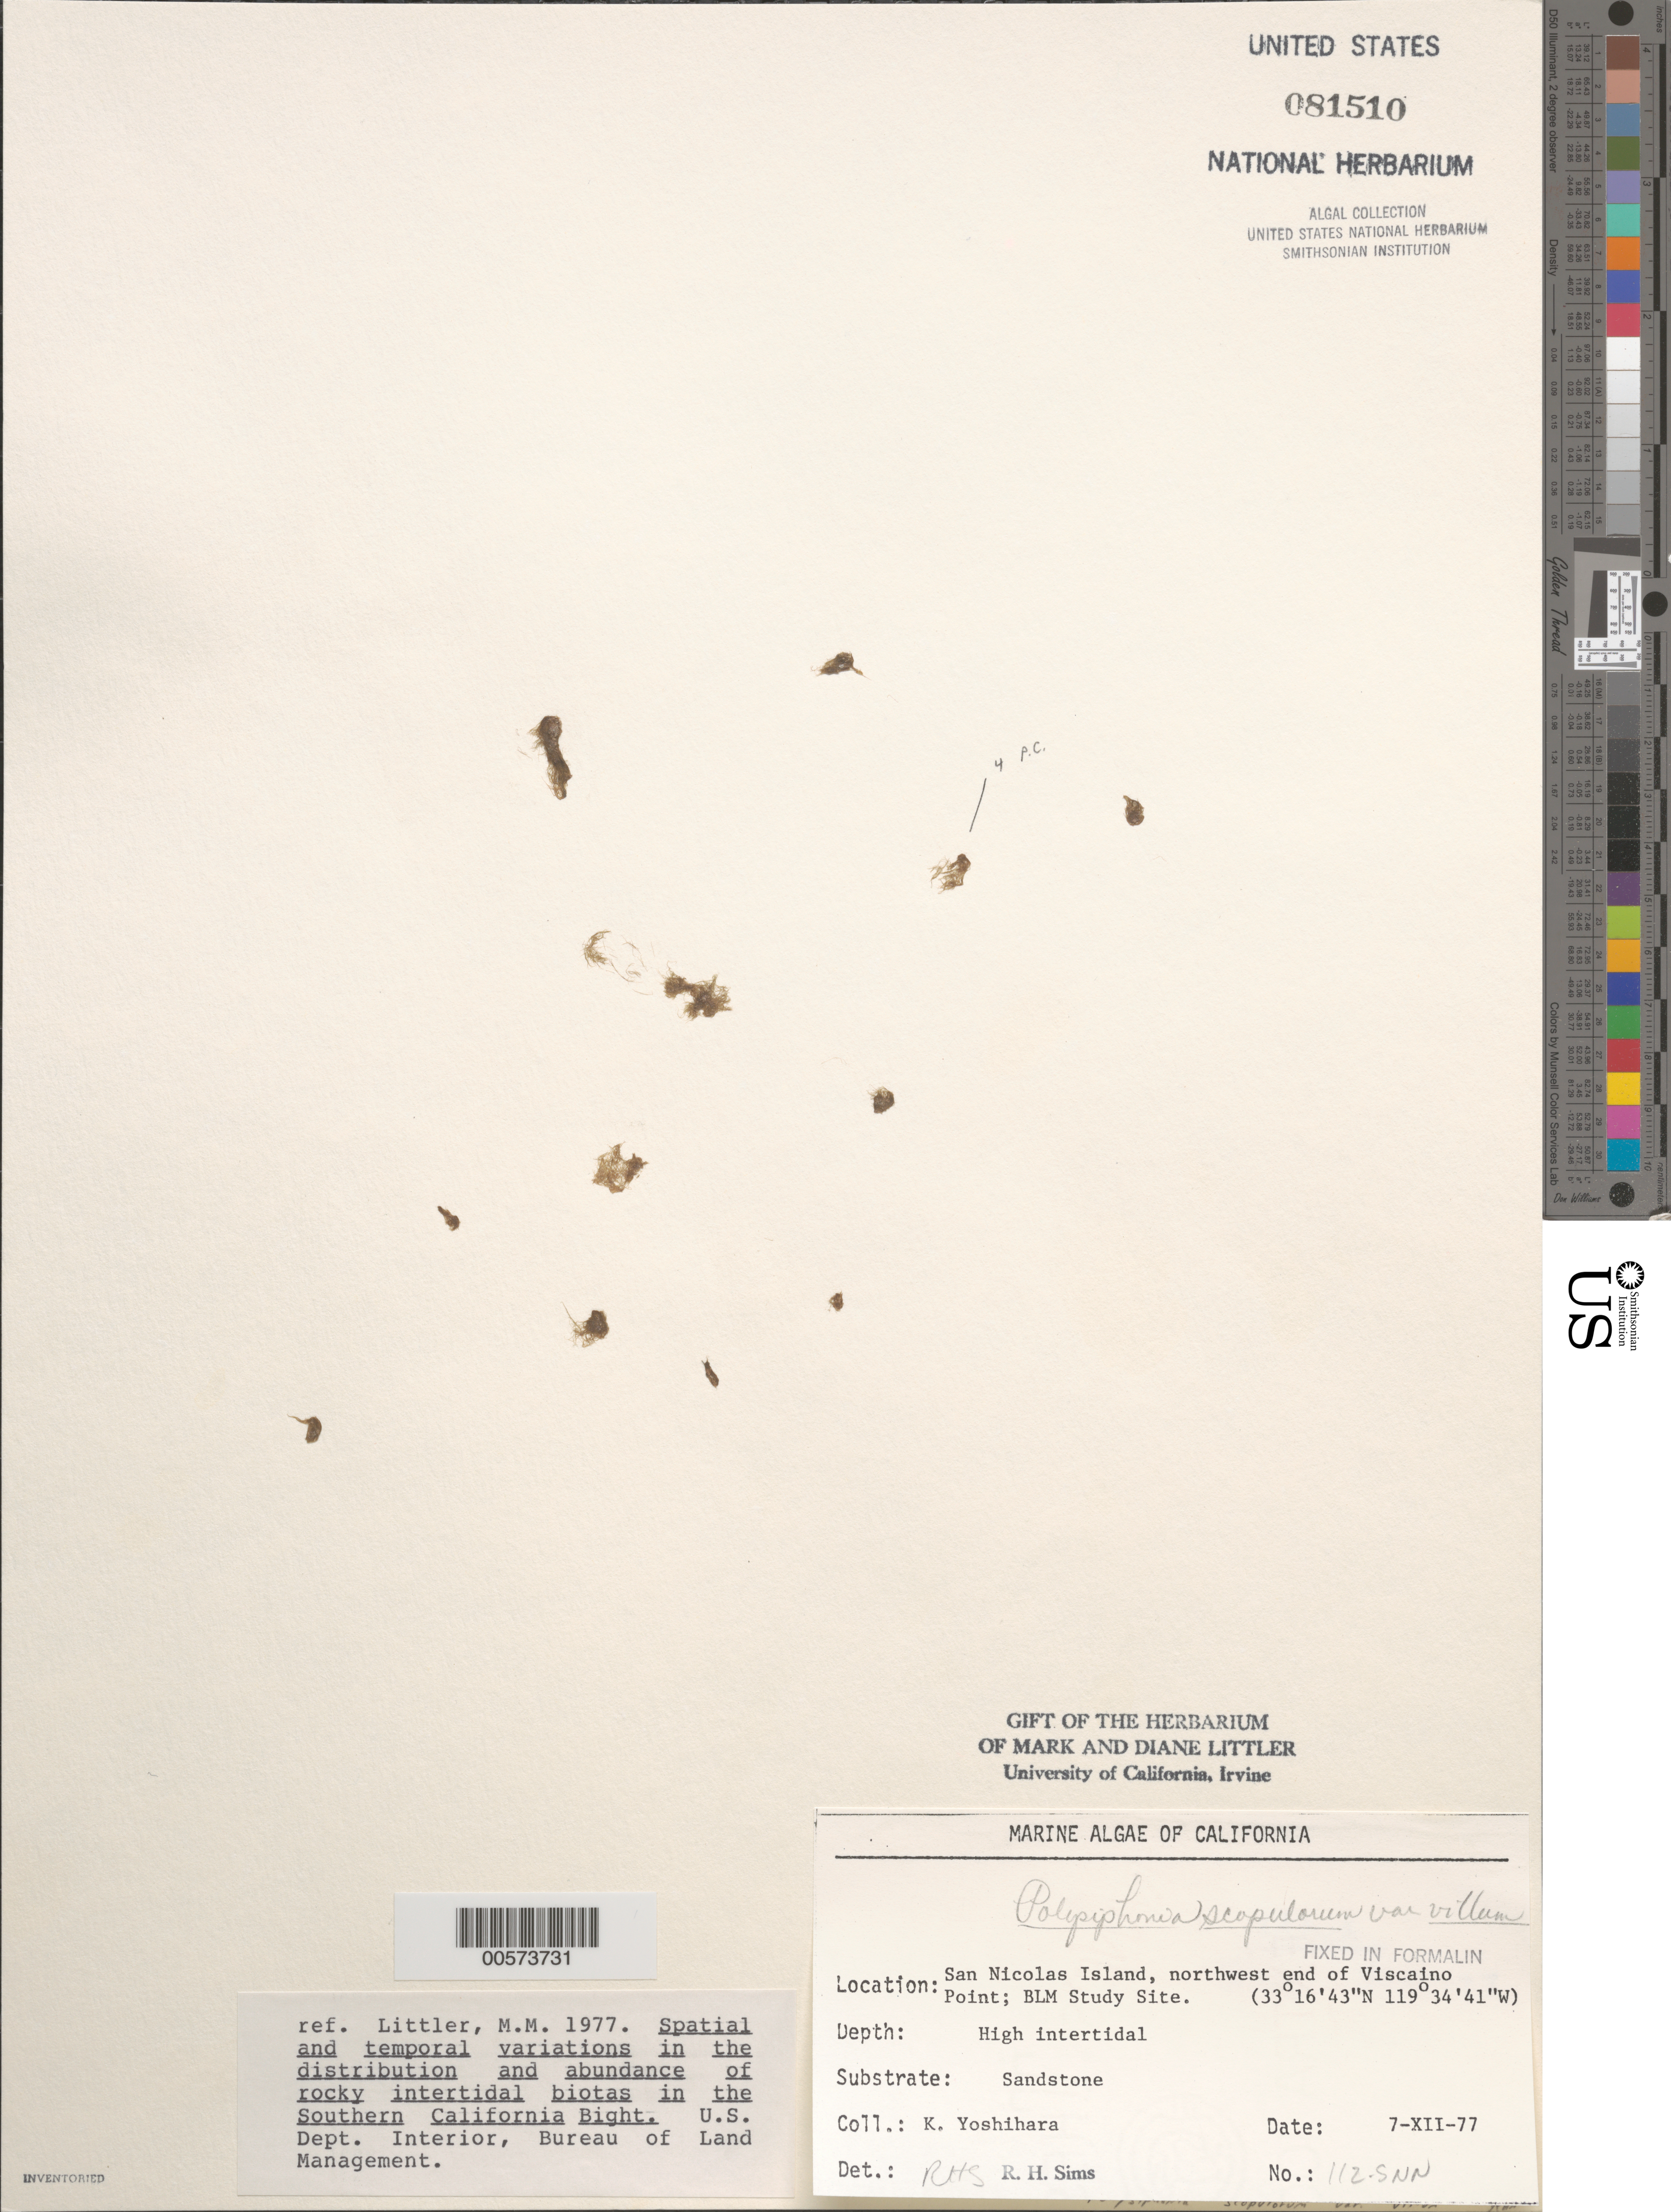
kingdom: Plantae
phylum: Rhodophyta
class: Florideophyceae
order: Ceramiales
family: Rhodomelaceae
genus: Polysiphonia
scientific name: Polysiphonia scopulorum var. villum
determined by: Sims, Robert H.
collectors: K. Yoshihara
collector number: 112-snn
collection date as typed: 07 Dec 1977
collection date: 1977-12-07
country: United States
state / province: California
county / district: Ventura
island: San Nicolas Island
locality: Northwest end of Vizcaino Point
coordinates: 33 16'43"N, 119 16'41"W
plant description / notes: BLM-SOCALBIGHT Rocky Intertidal Survey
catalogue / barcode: US 81510